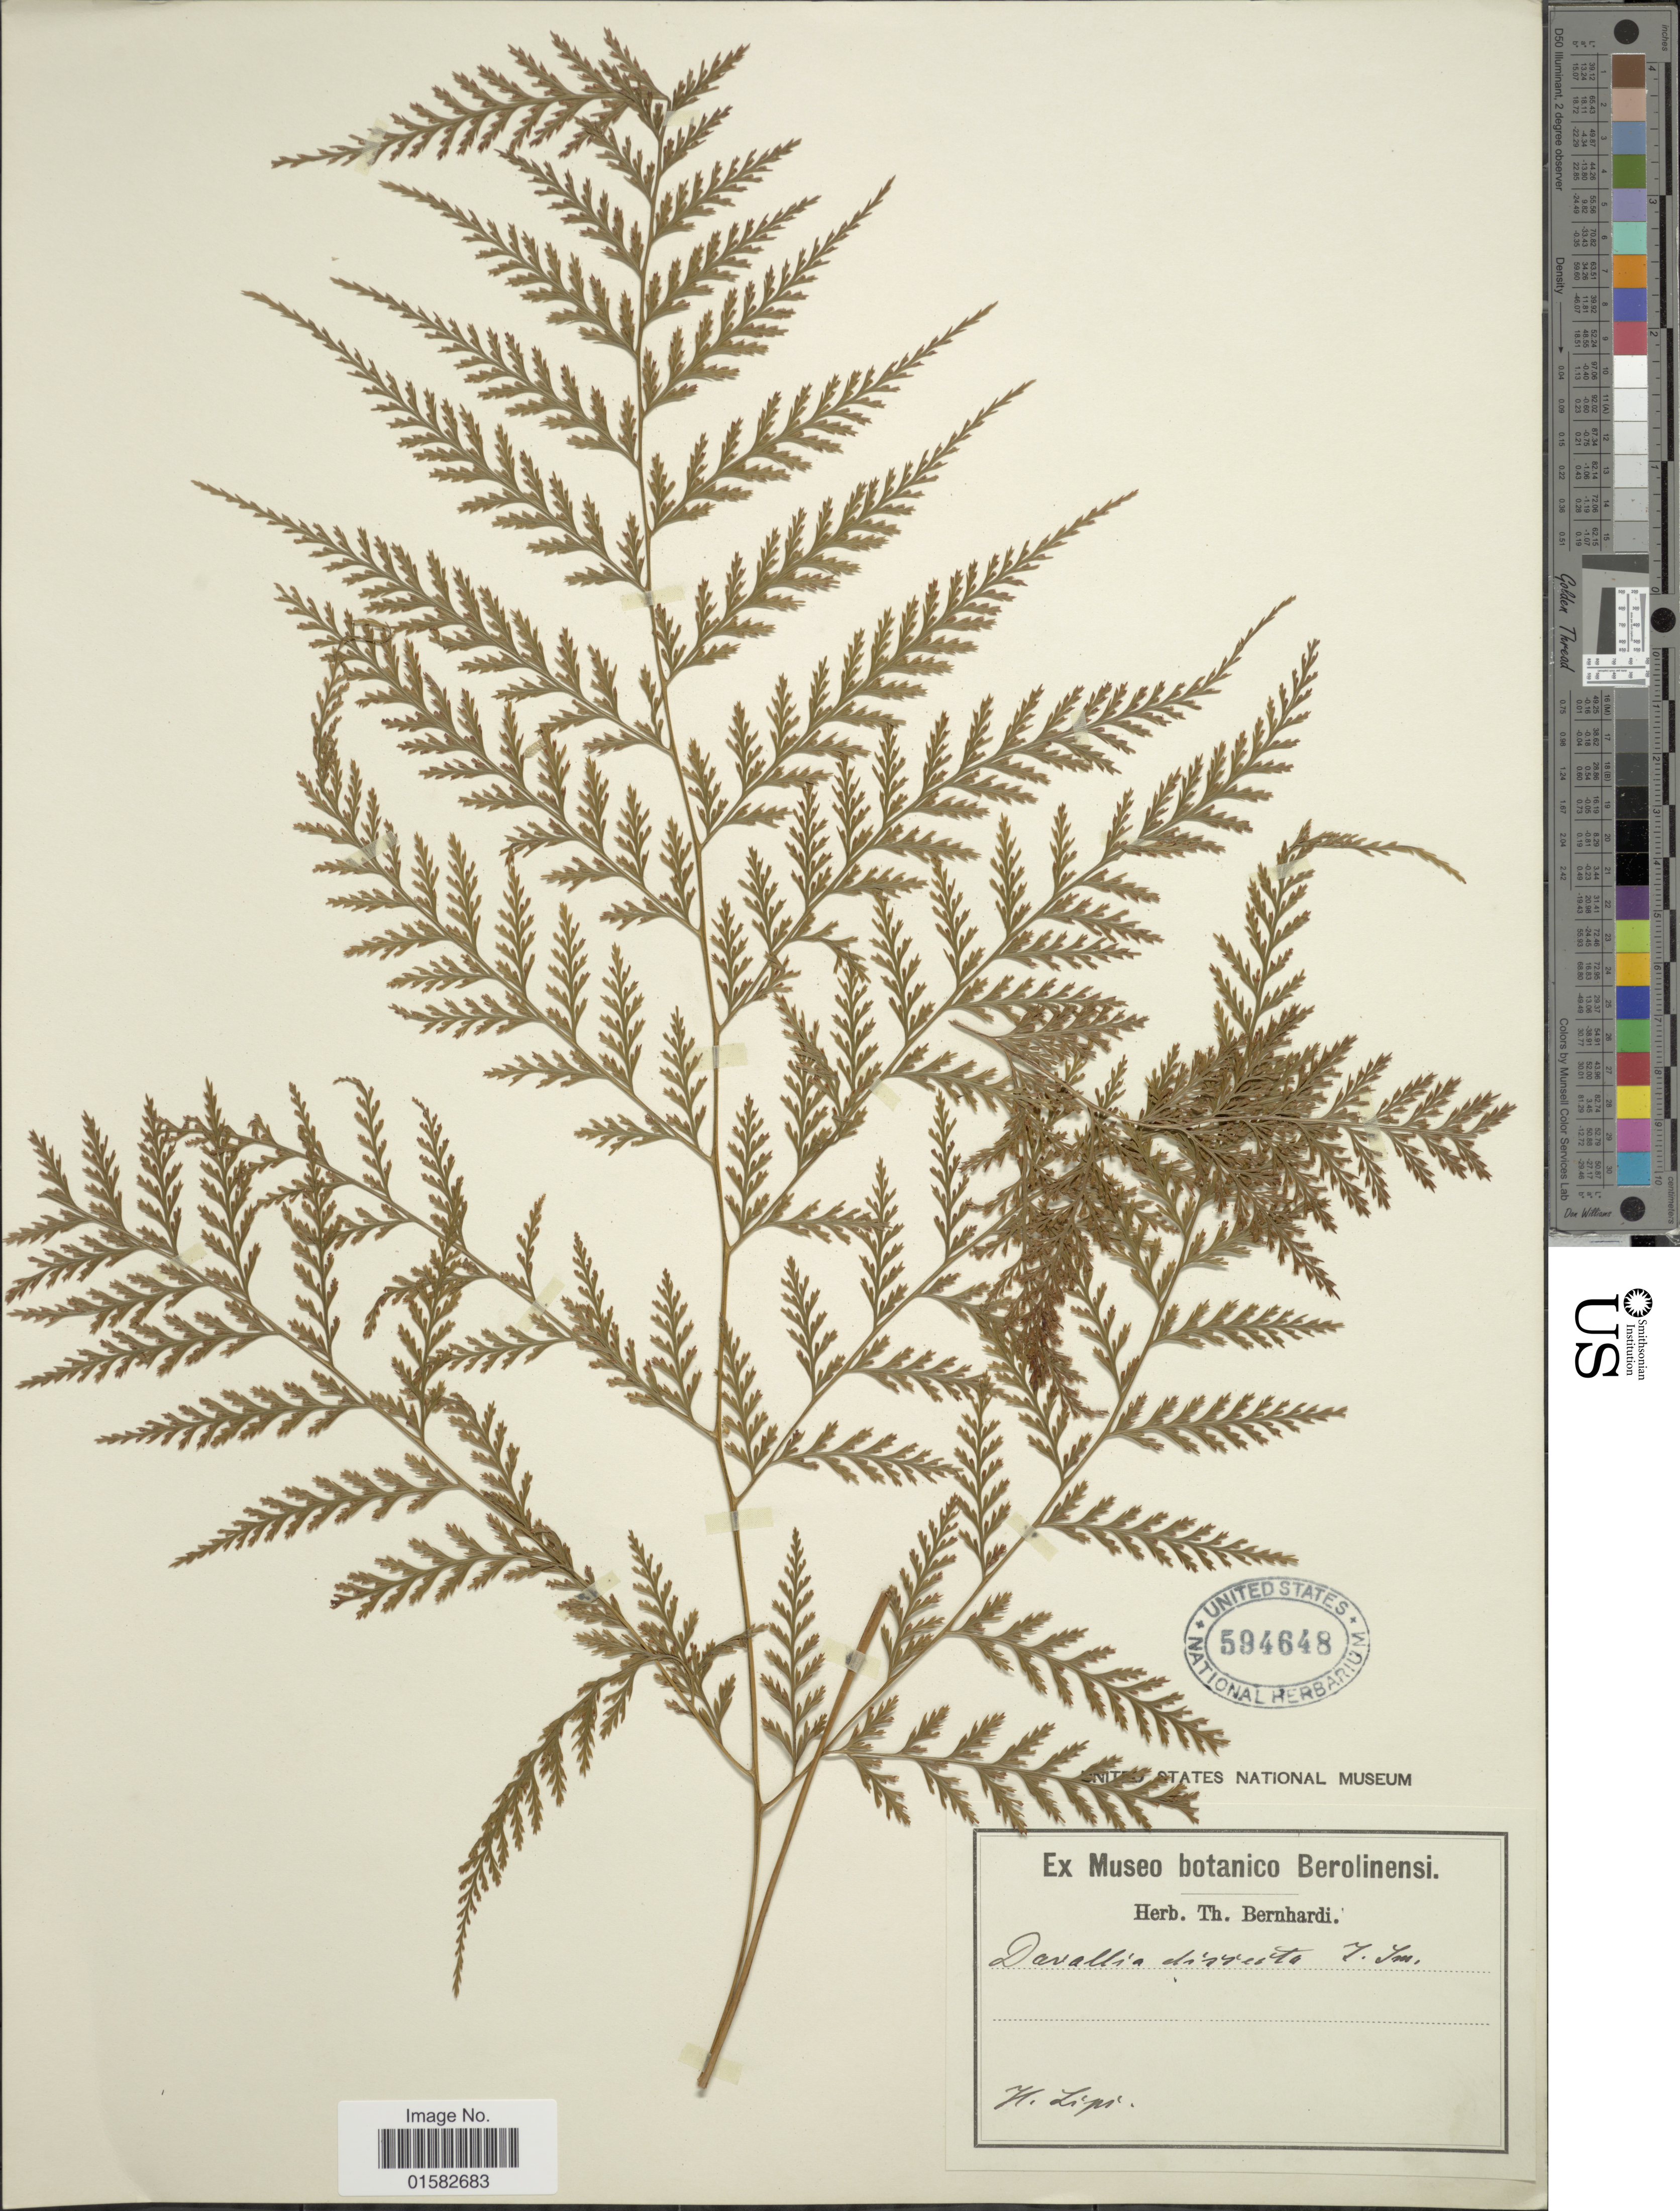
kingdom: Plantae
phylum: Tracheophyta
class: Polypodiopsida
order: Polypodiales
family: Davalliaceae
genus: Davallia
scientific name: Davallia sp.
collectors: ex herb. Bernhardi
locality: H. lips.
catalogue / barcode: US 594648